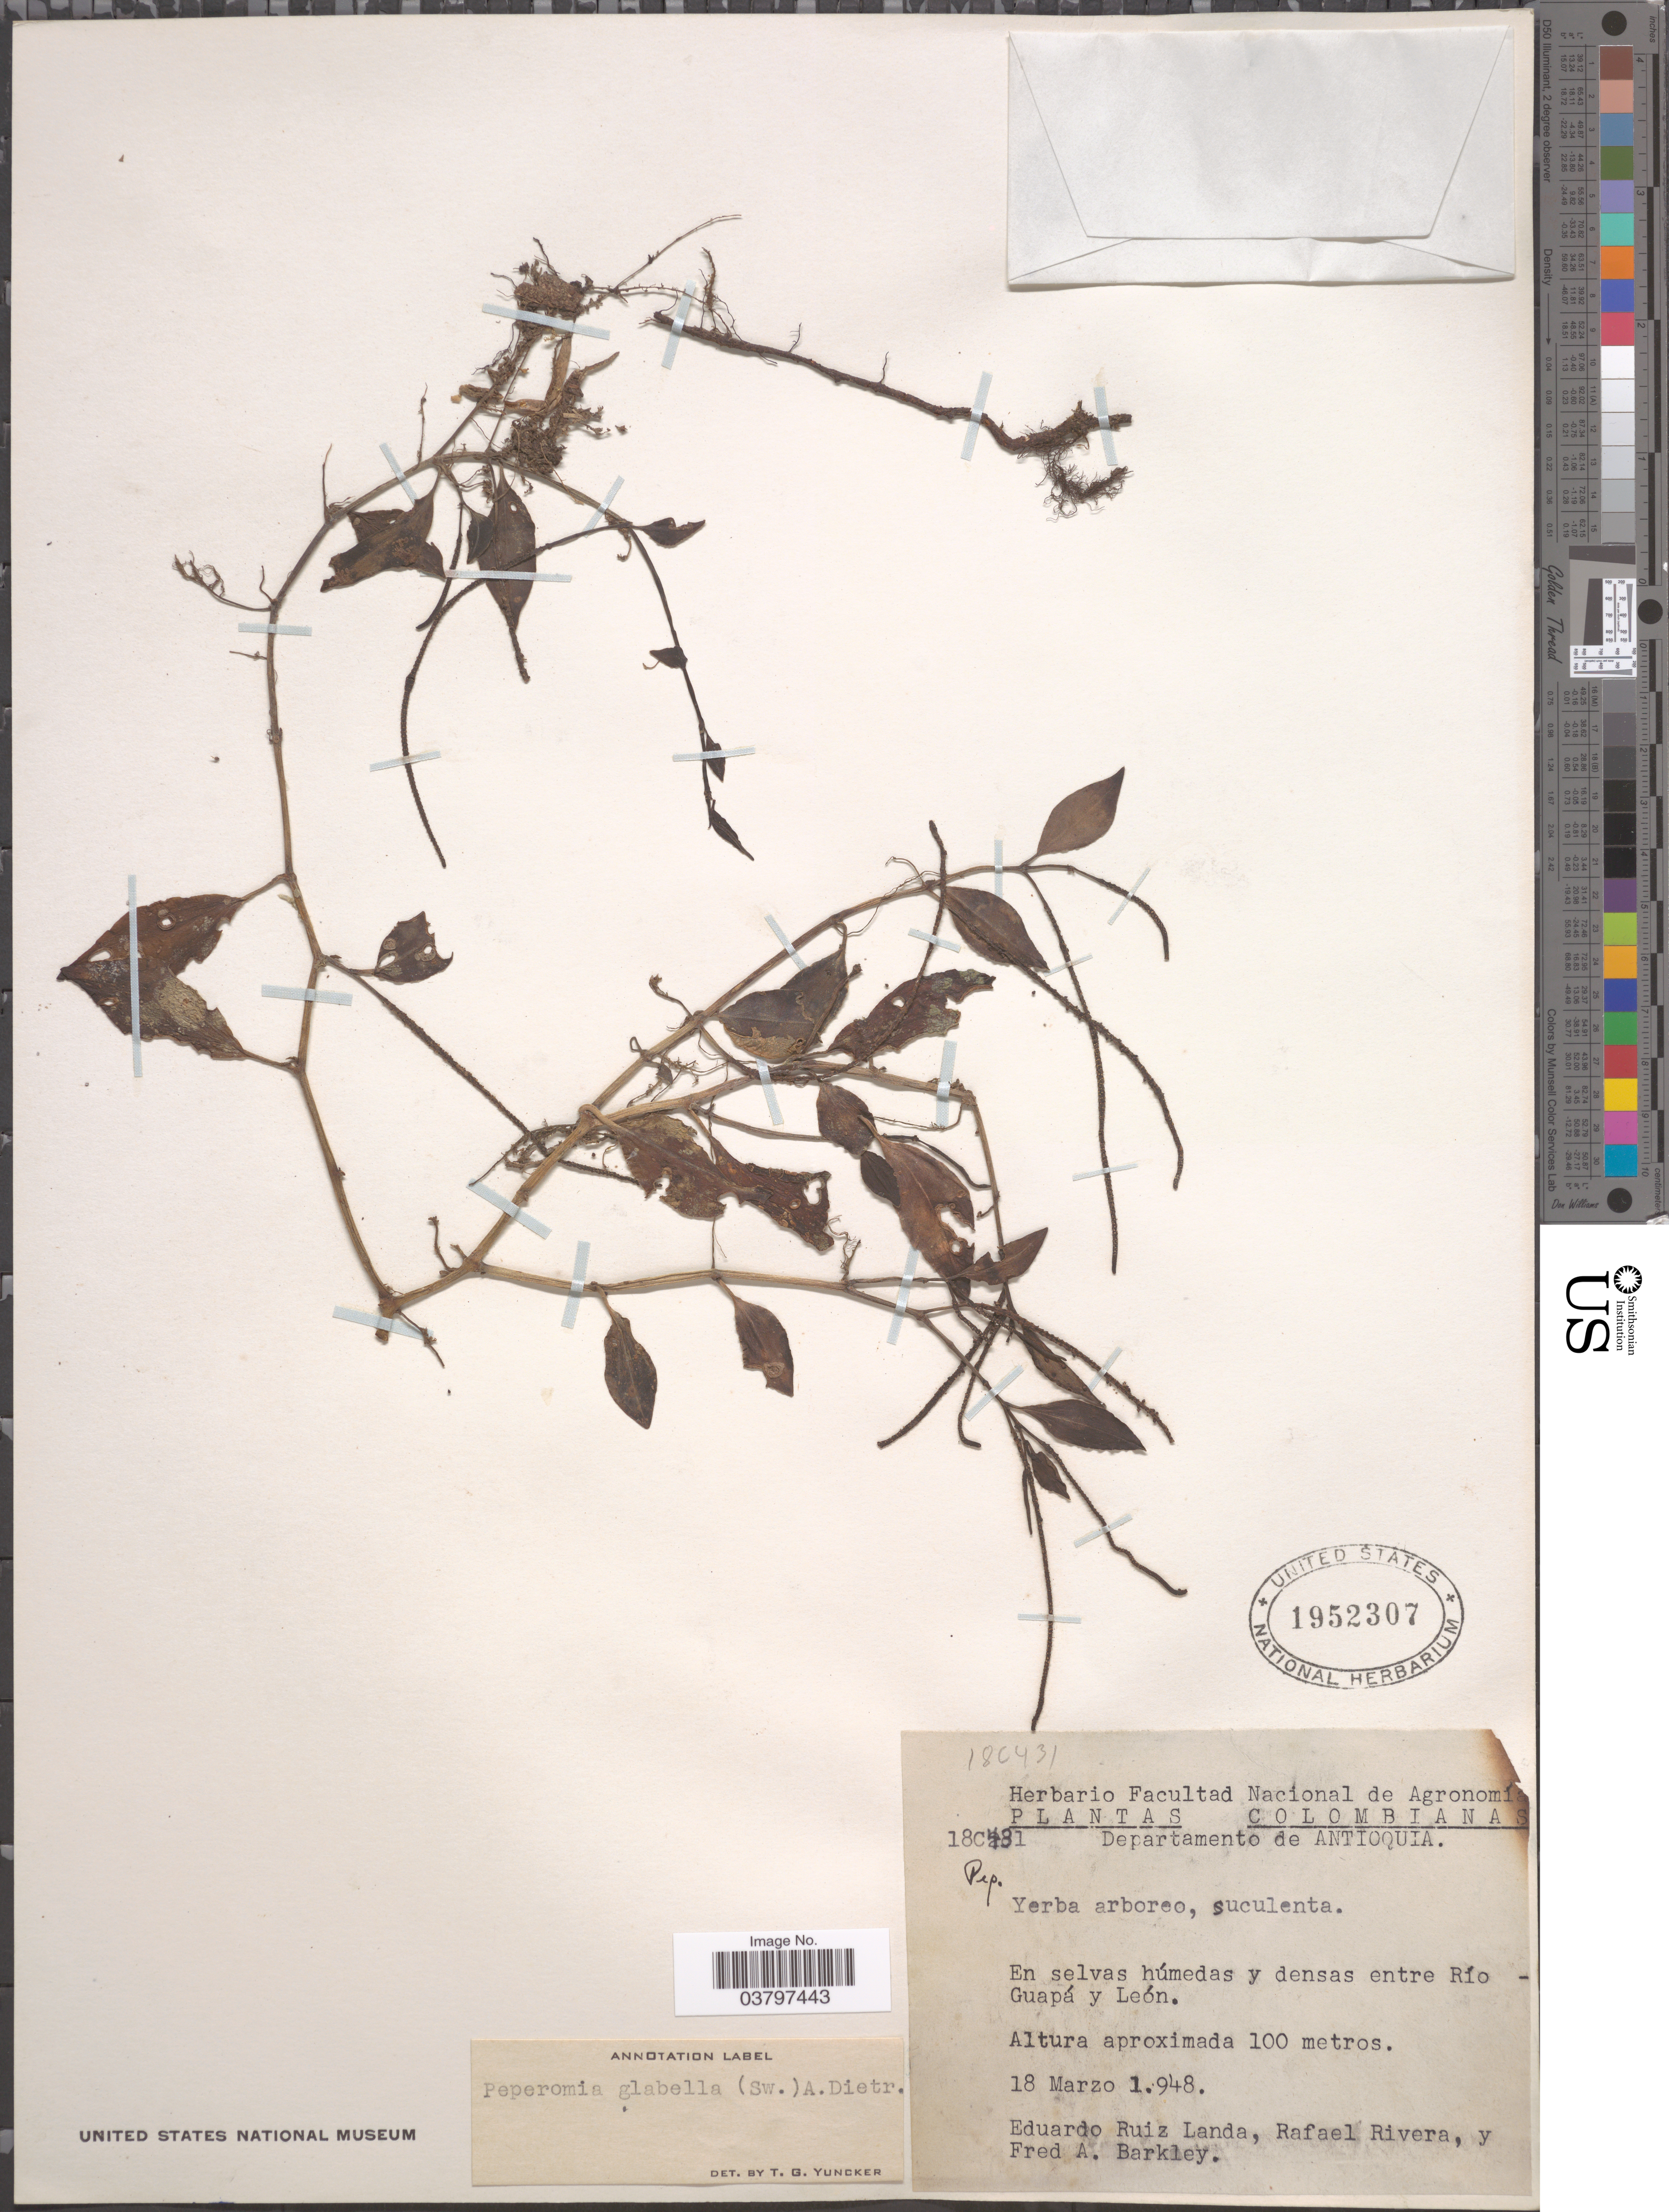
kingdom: Plantae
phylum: Tracheophyta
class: Magnoliopsida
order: Piperales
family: Piperaceae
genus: Peperomia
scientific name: Peperomia glabella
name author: (Sw.) A. Dietr.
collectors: E. Ruiz Landa, R. Rivera & F. A. Barkley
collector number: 18C431*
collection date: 1948-03-18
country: Colombia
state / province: Antioquia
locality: Departamento de Antioquia. En selvas húmedas y densas entre Río - Guapá y León.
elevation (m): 100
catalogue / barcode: US 1952307